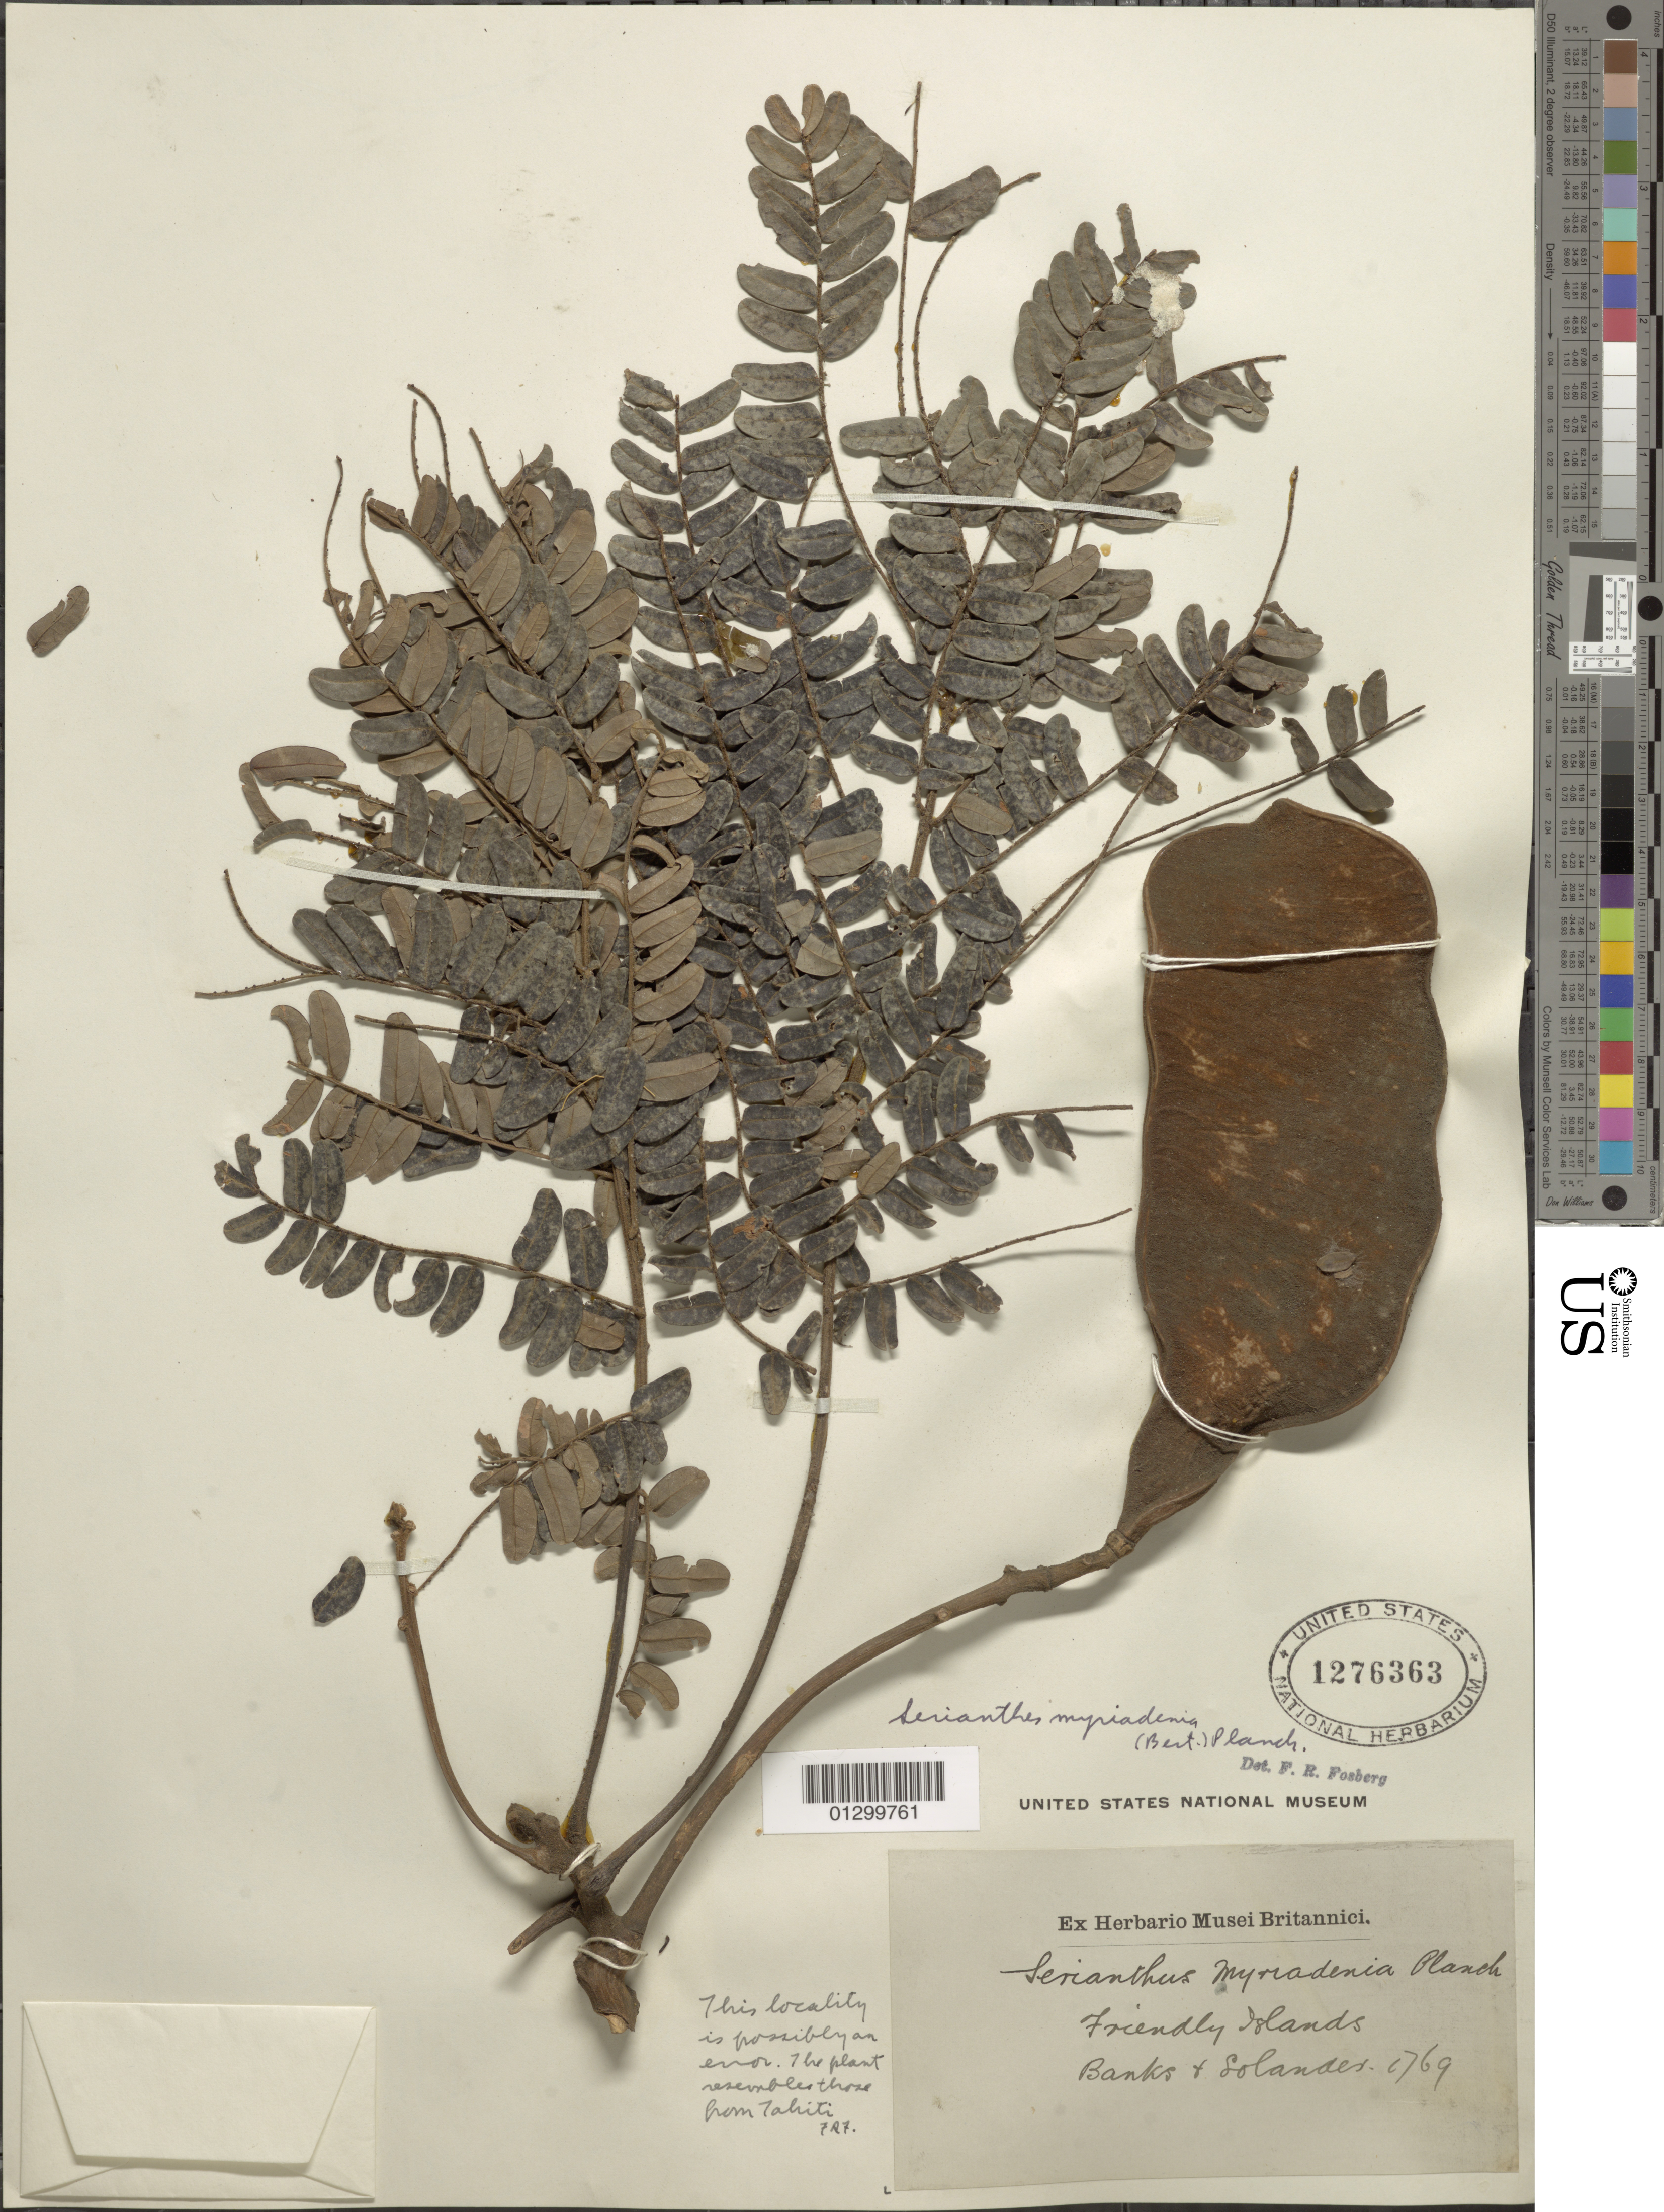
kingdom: Plantae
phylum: Tracheophyta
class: Magnoliopsida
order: Fabales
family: Fabaceae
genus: Prosopis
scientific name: Prosopis hassleri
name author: Harms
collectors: J. Banks & D. C. Solander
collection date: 1769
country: Tonga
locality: Friendly Islands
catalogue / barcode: US 1276363